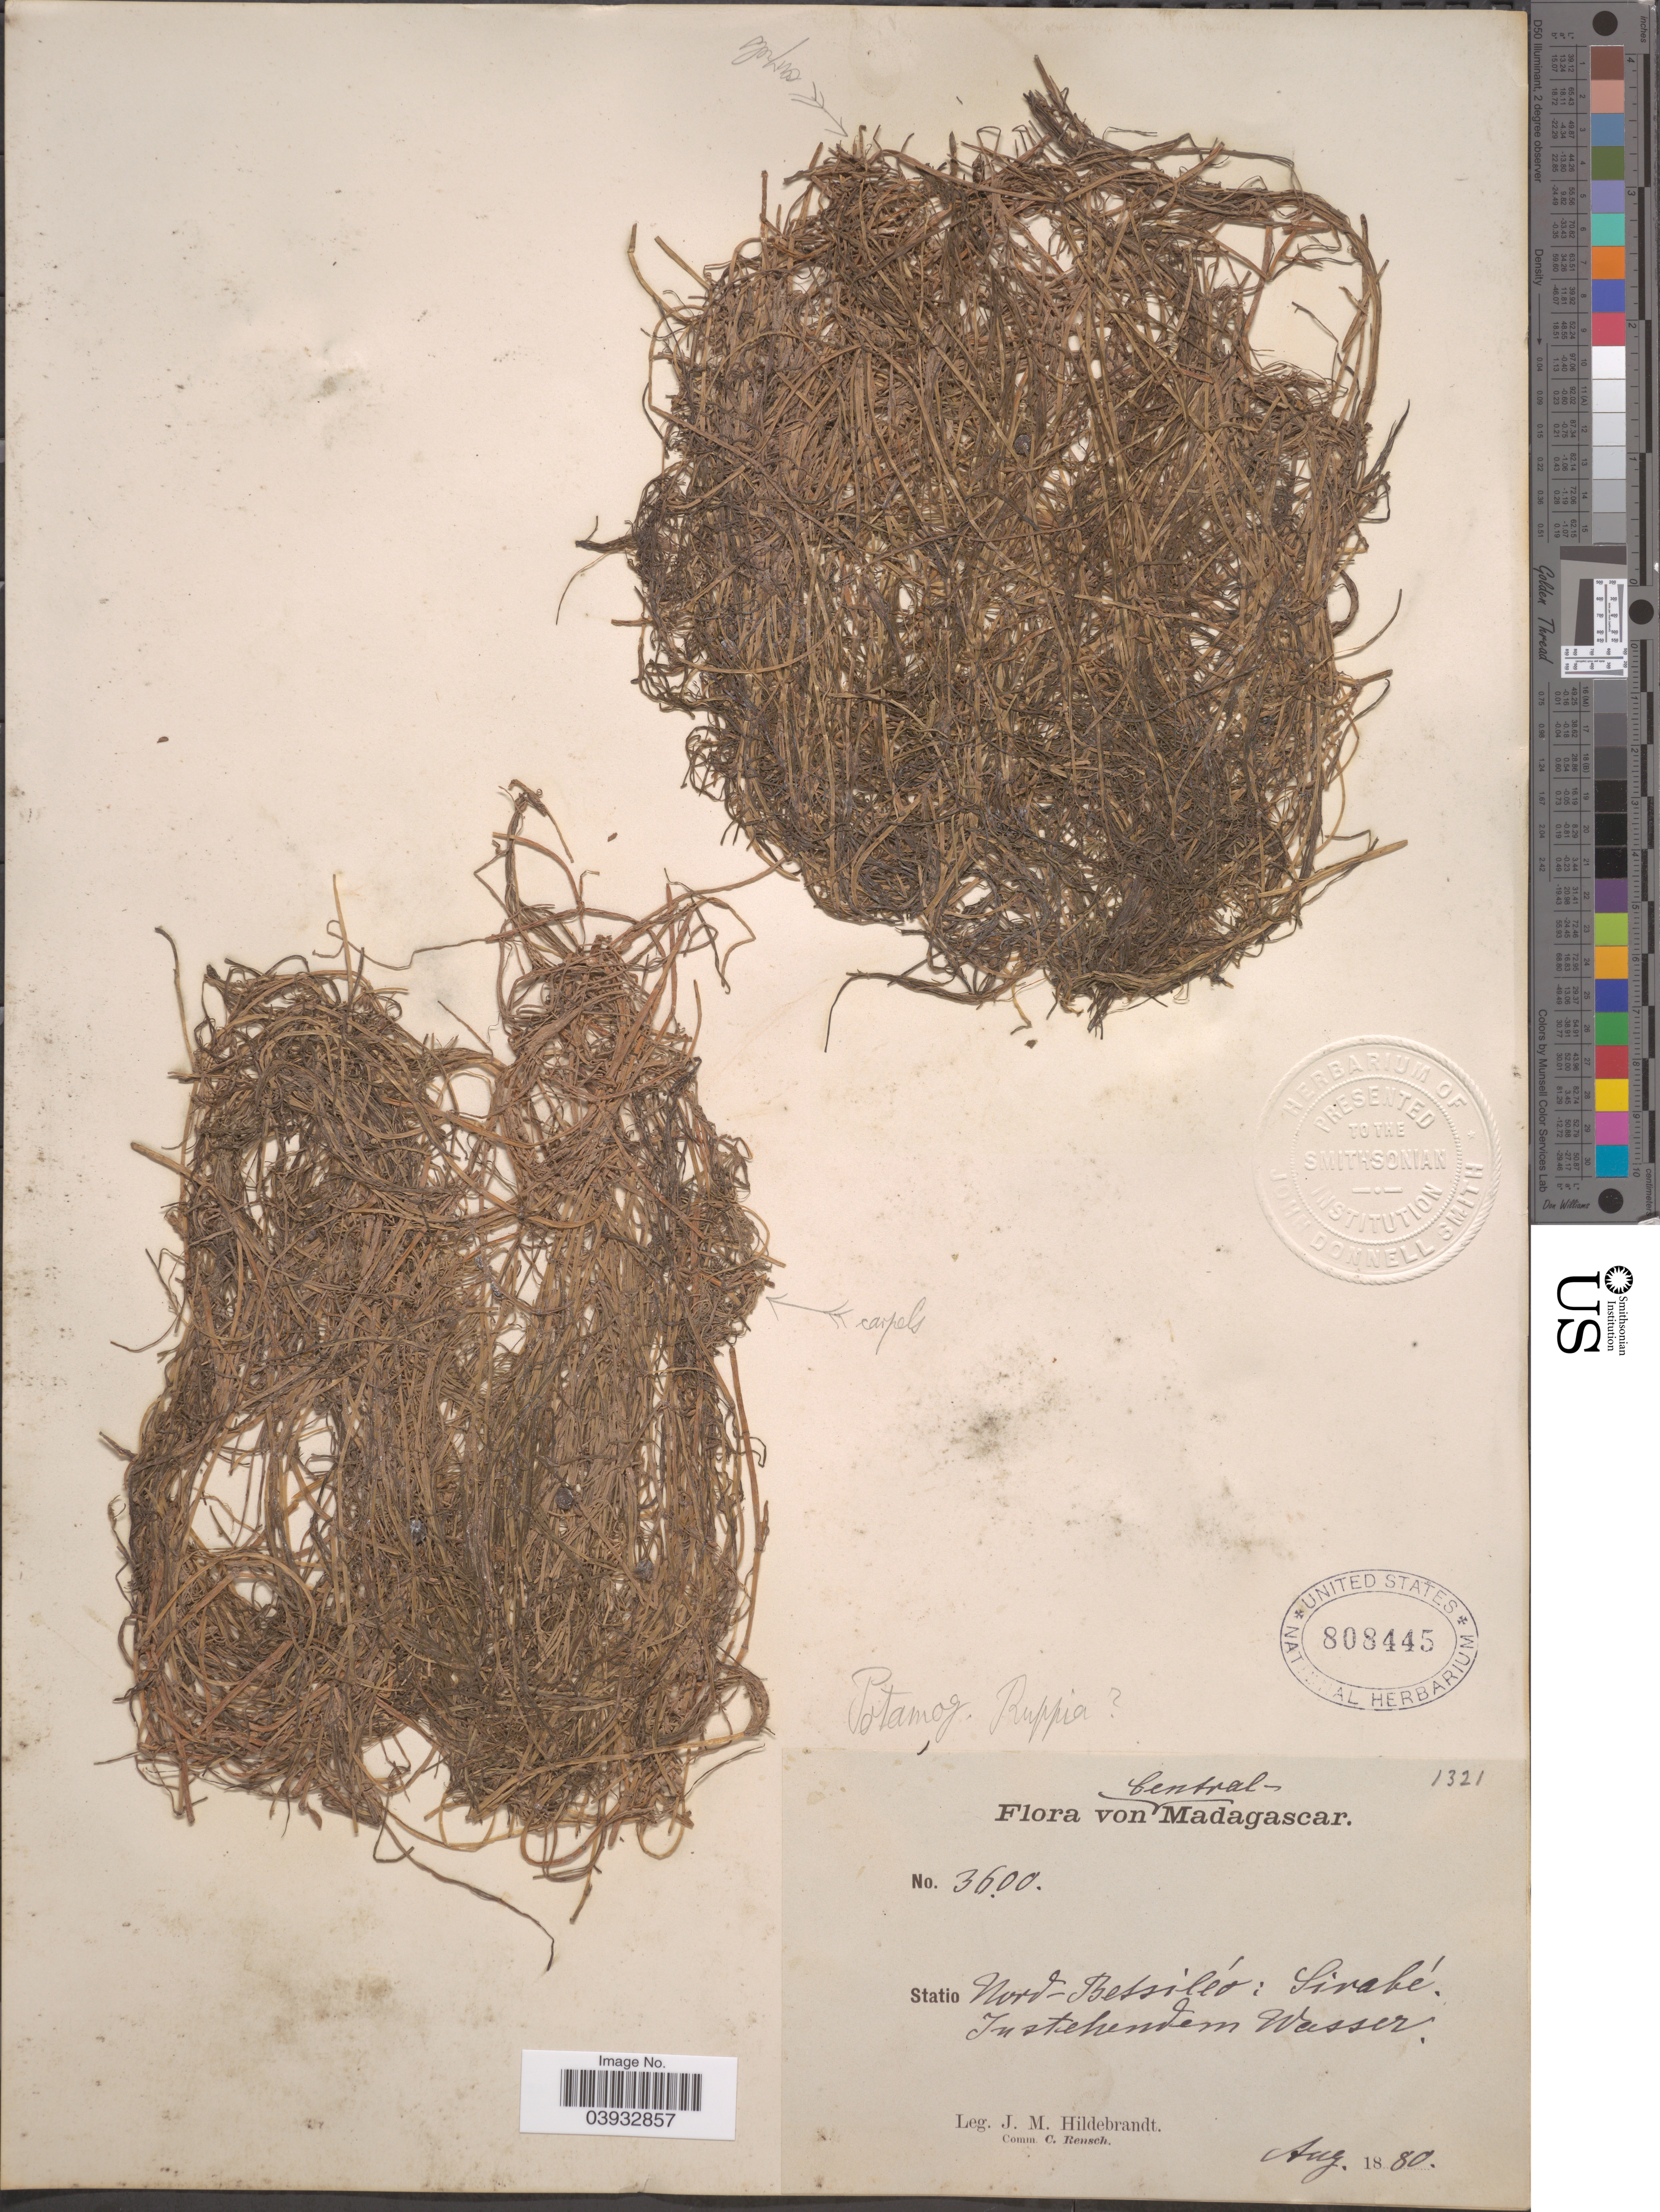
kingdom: Plantae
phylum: Tracheophyta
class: Liliopsida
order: Alismatales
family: Potamogetonaceae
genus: Potamogeton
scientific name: Potamogeton sp.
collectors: J. Hildebrandt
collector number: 3600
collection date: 1880-08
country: Madagascar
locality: Central Madagascar. Statio Nord-Bessiléo: Sirabé. In stehendem Wasser.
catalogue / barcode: US 808445